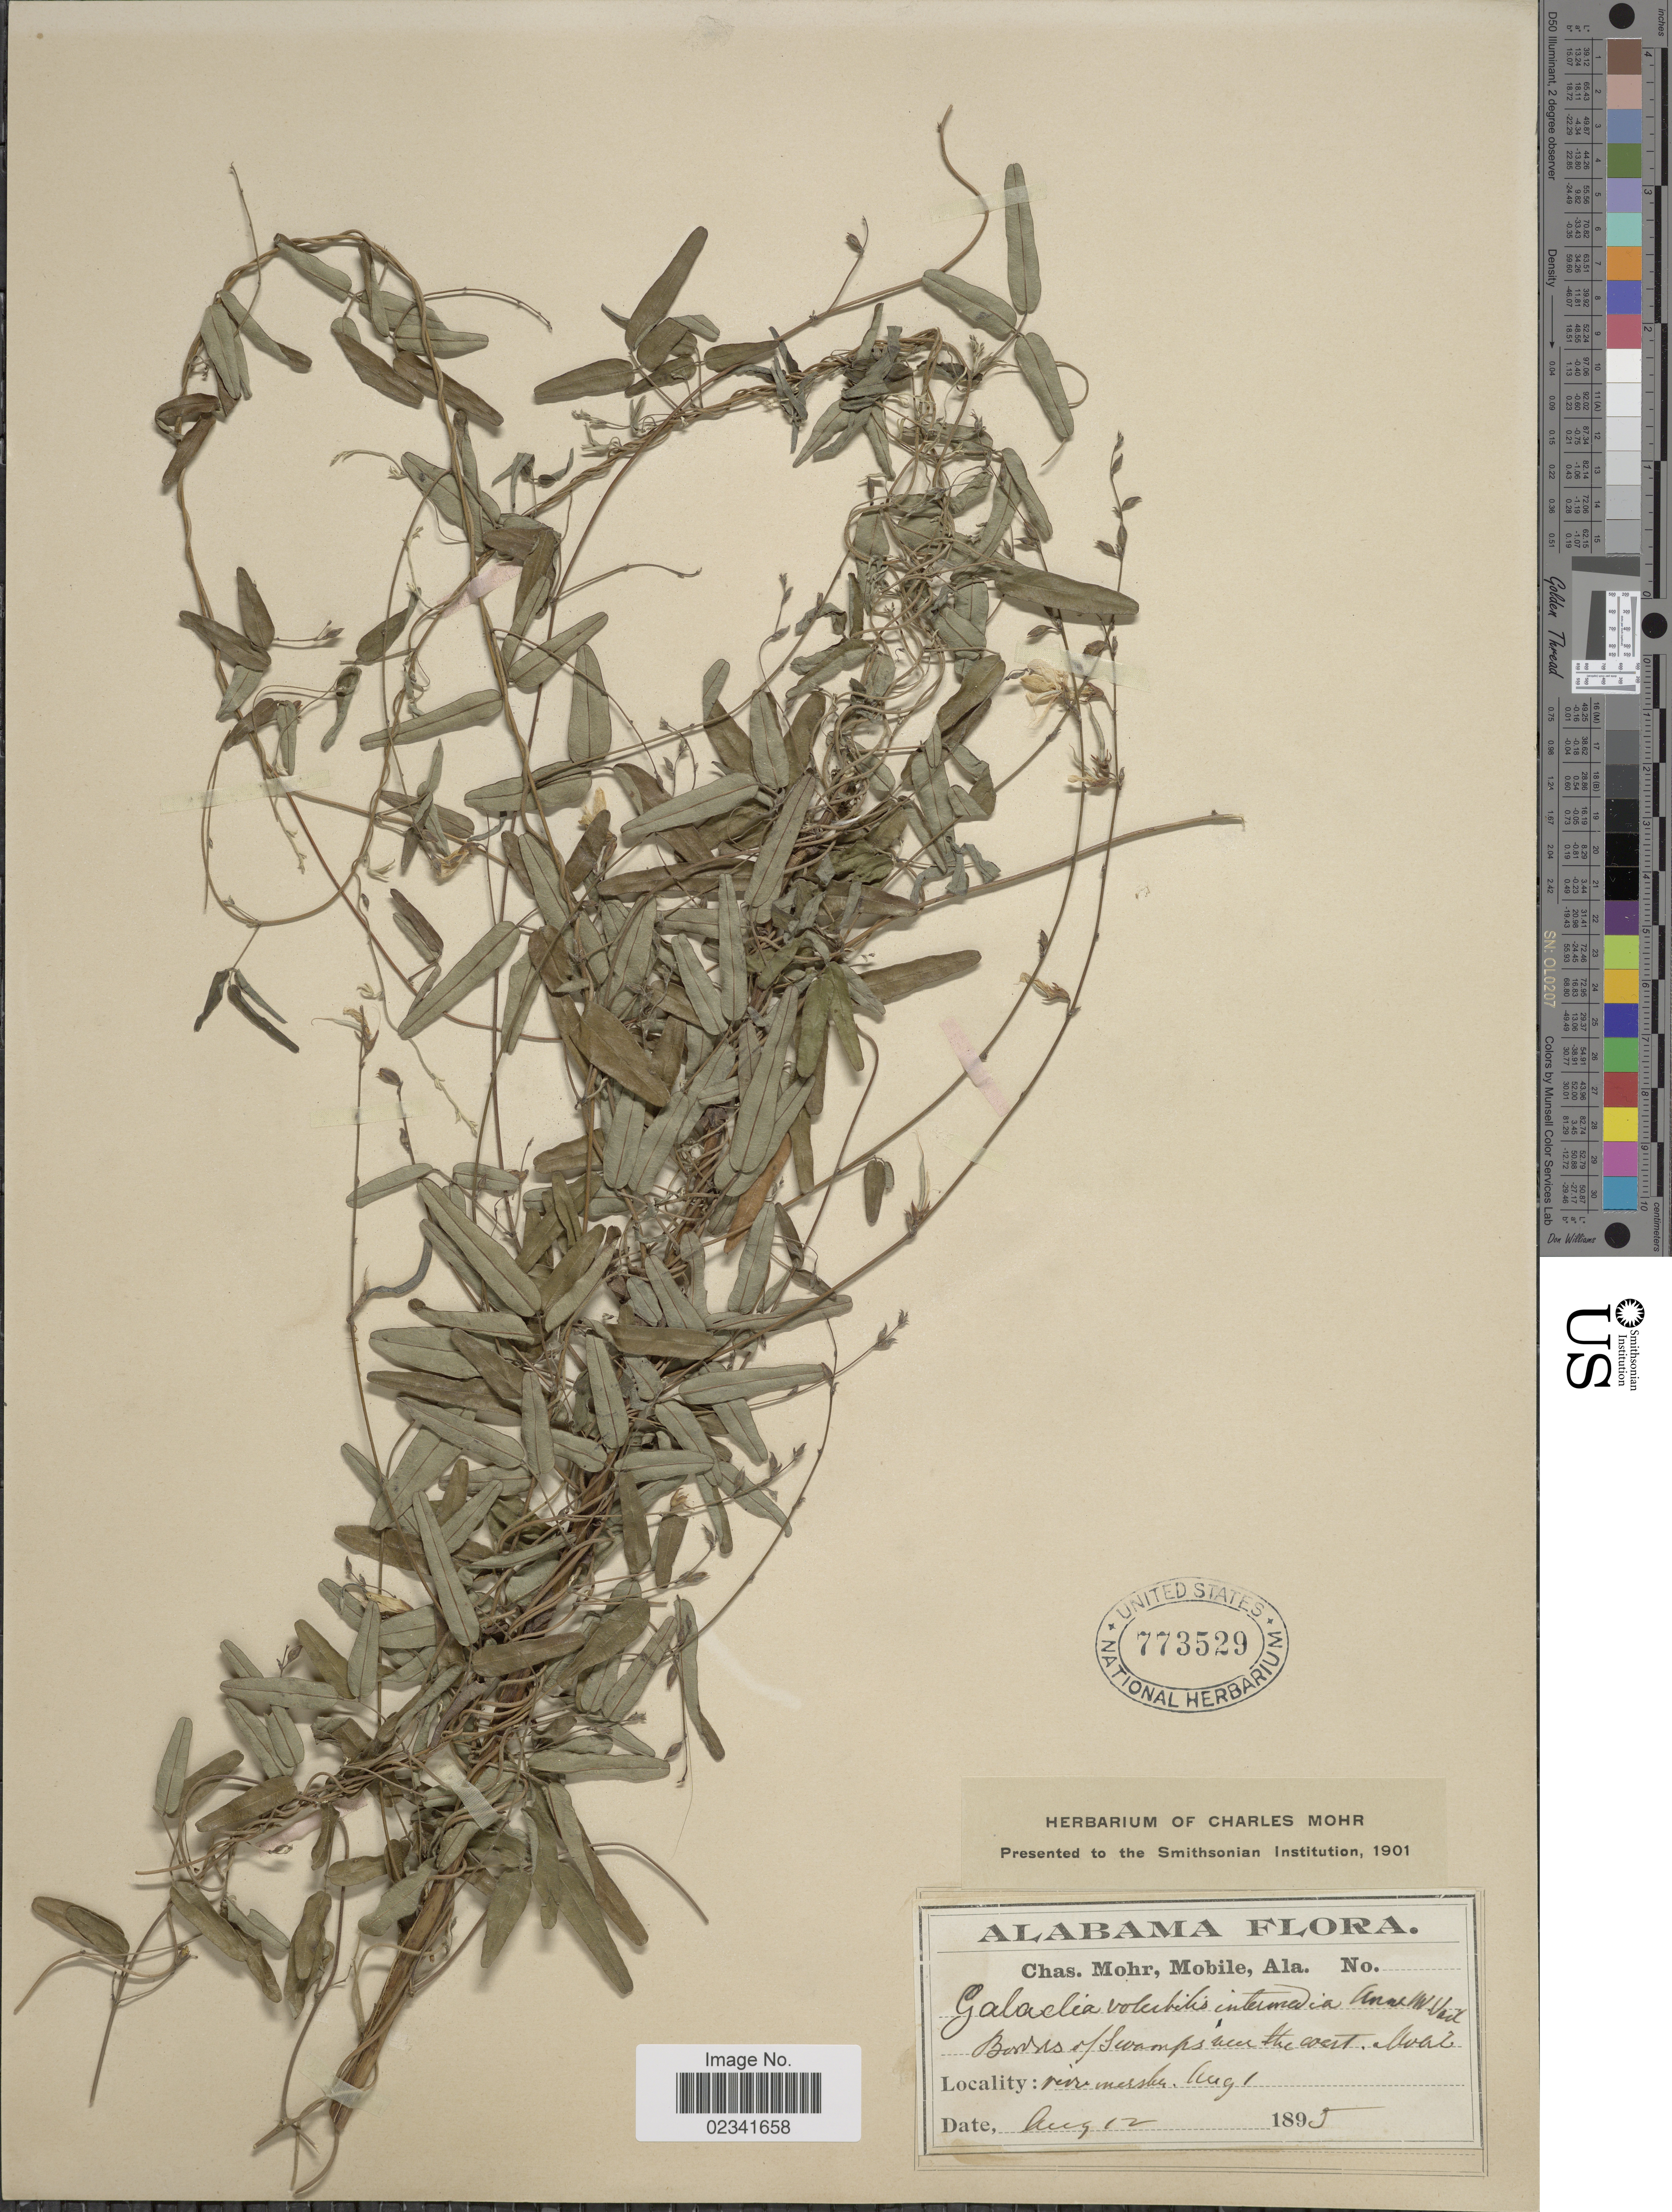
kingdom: Plantae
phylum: Tracheophyta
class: Magnoliopsida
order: Fabales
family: Fabaceae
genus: Galactia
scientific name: Galactia parvifolia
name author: A. Rich.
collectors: Mohr, C. T. (herbarium)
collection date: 1895-08-12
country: United States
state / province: Alabama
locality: Borders of swamps near the coast, Mobile river marshes.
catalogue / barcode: US 773529